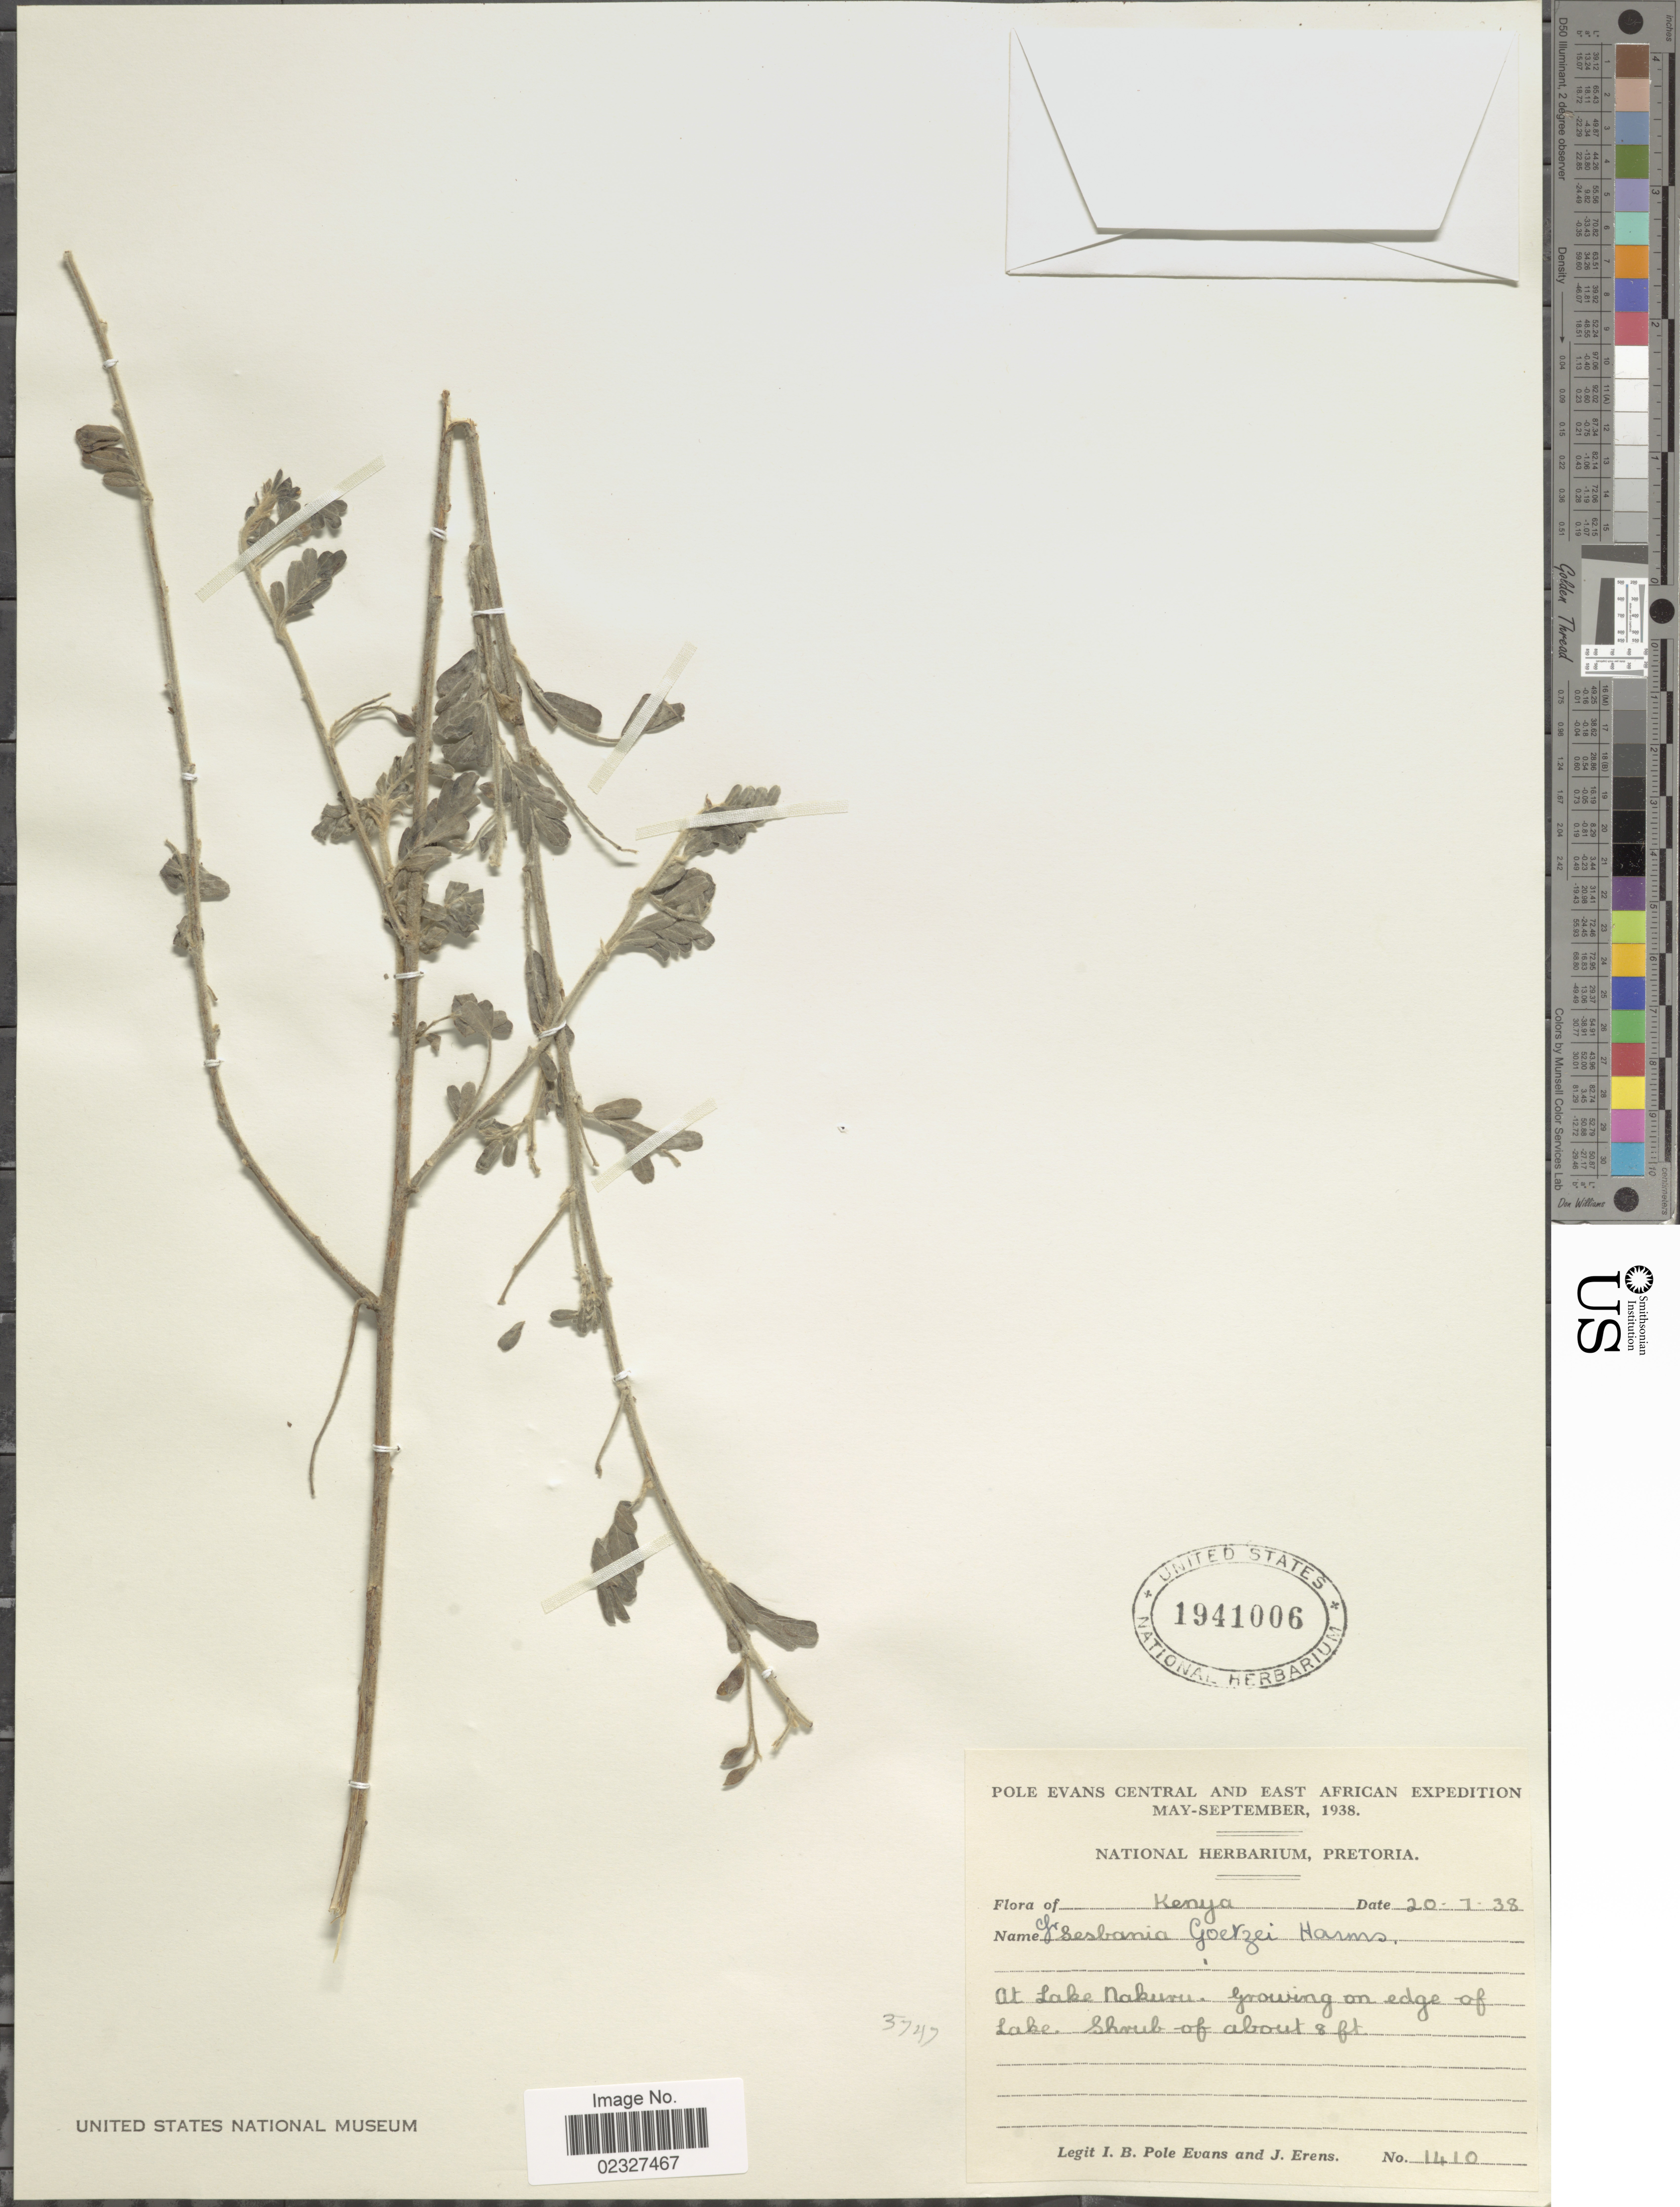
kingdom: Plantae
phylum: Tracheophyta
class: Magnoliopsida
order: Fabales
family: Fabaceae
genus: Sesbania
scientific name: Sesbania goetzei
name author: Harms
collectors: I. B. Pole-Evans & J. Erens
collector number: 1410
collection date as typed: Transcribed d/m/y: 20/7/38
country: Kenya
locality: Pole Evans Central and East Africa, at lake Nakuru, growing on edge of lake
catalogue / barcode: US 1941006